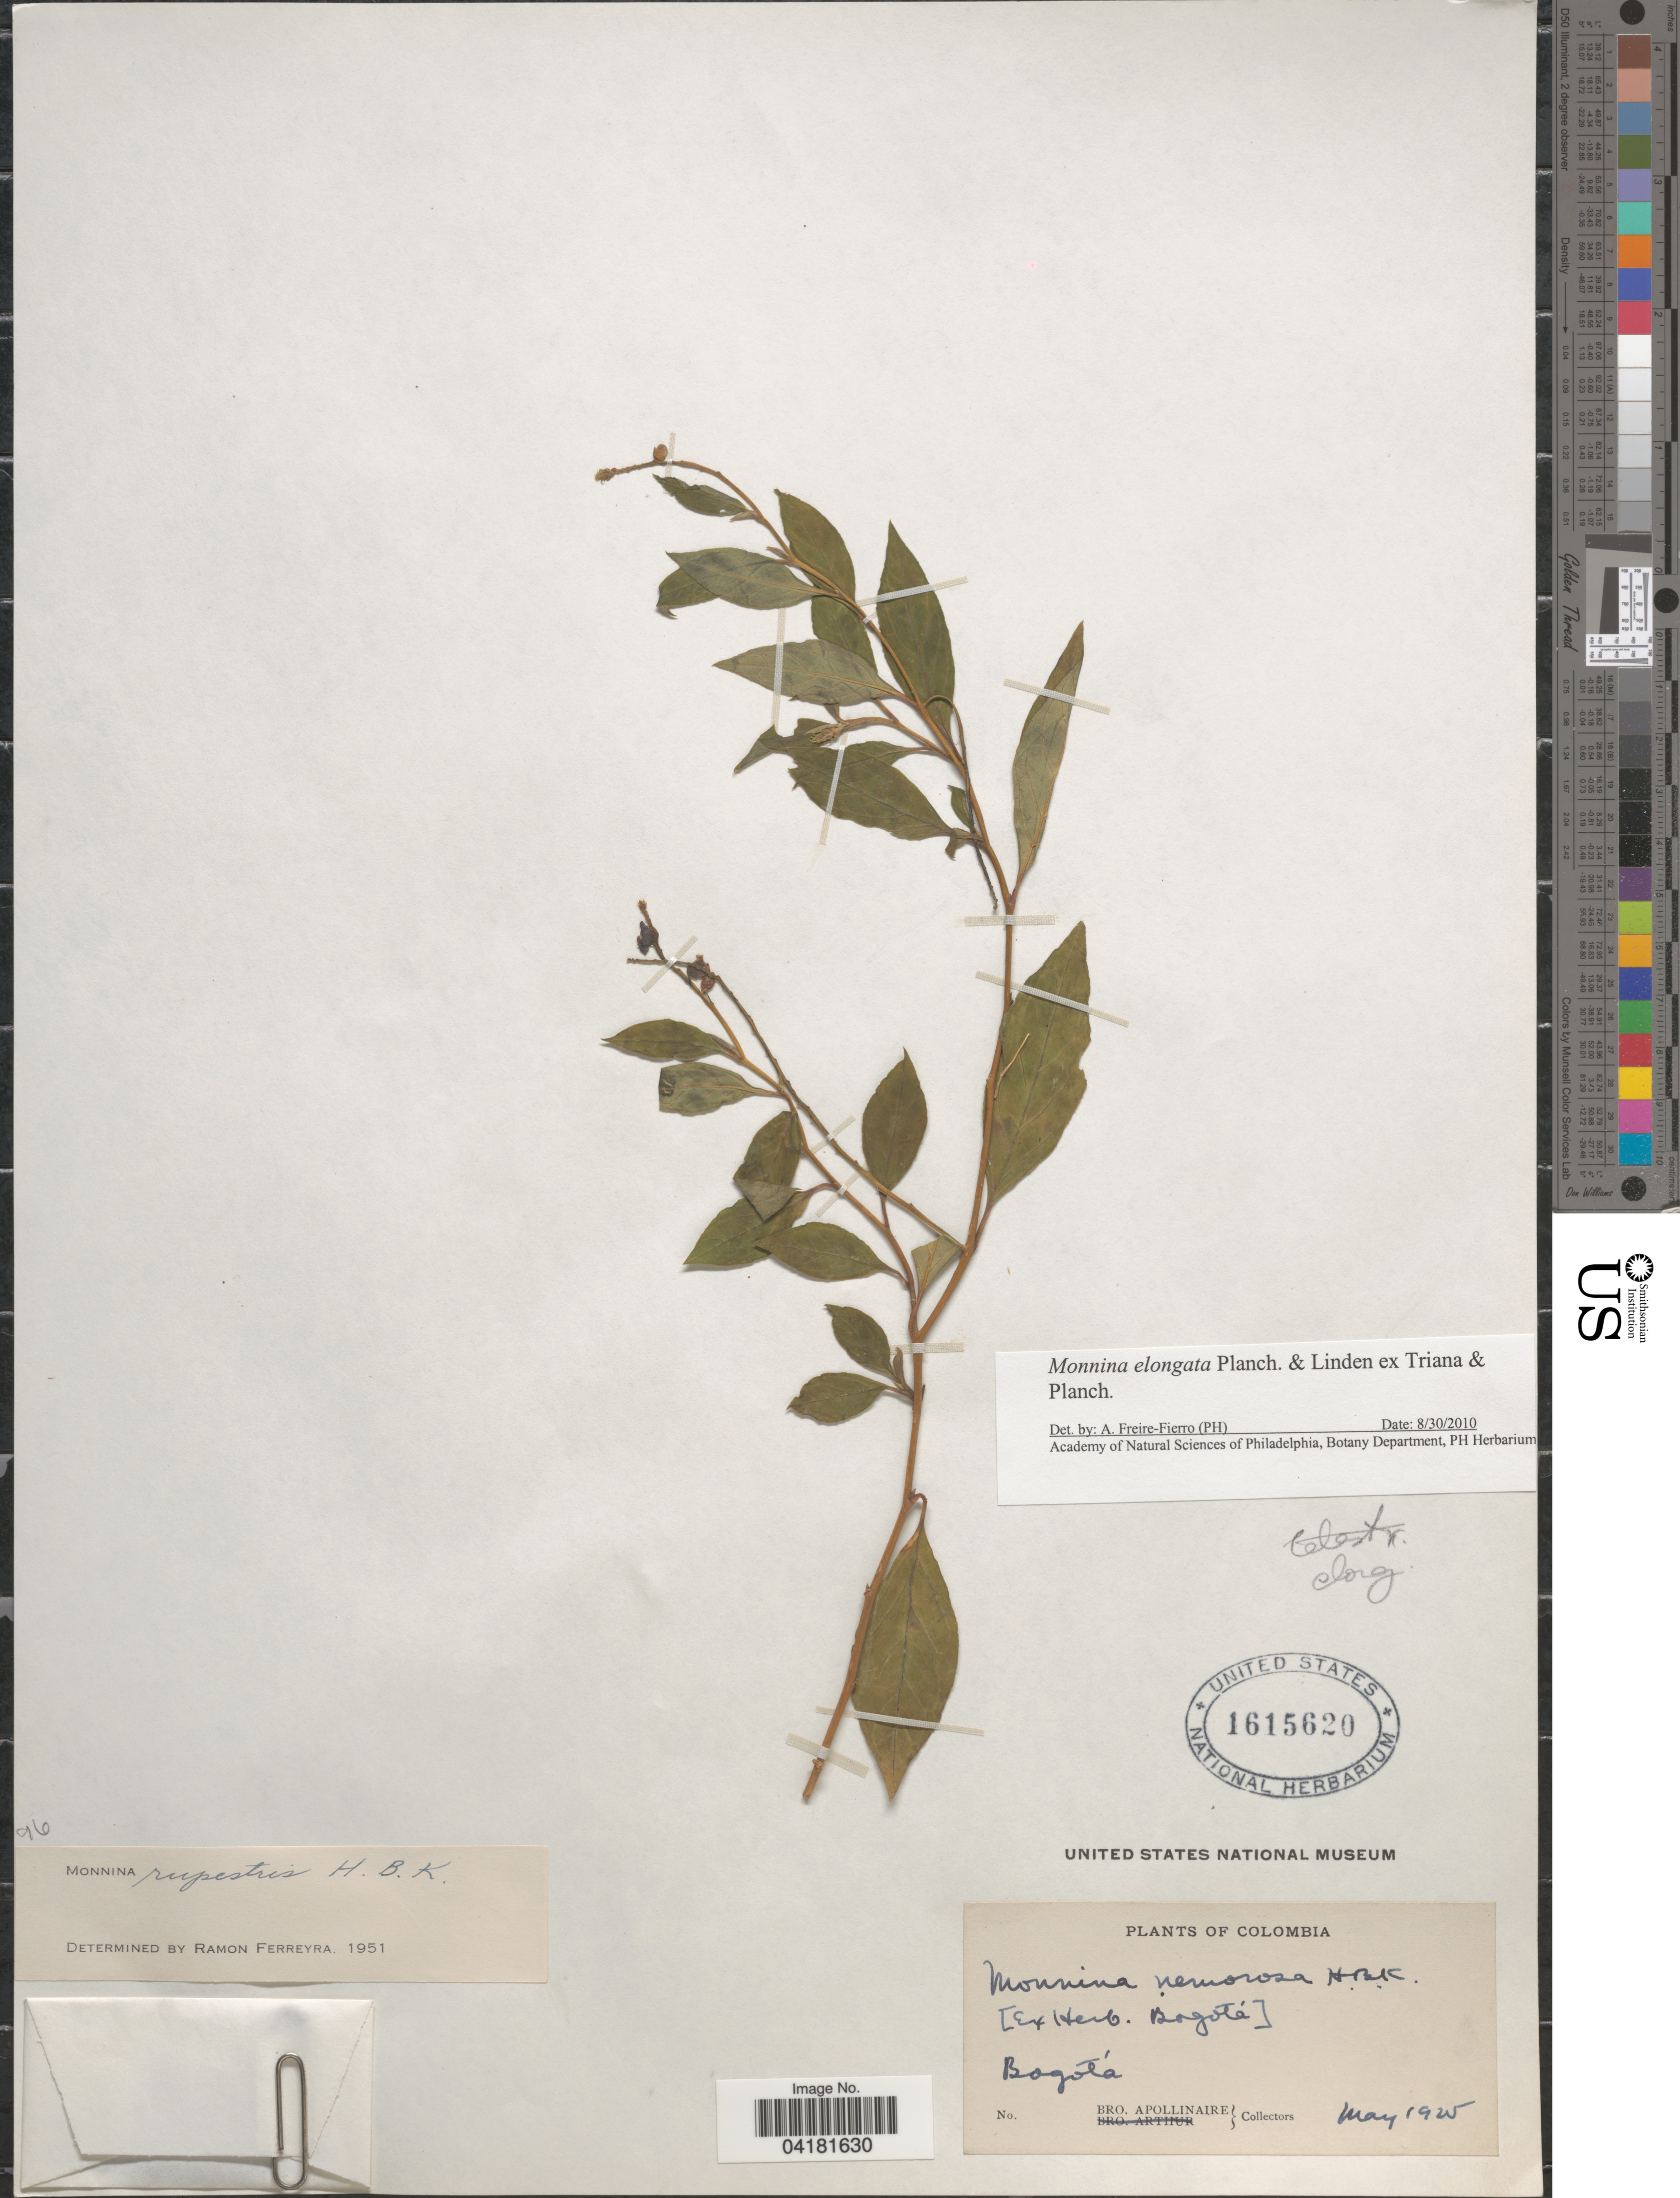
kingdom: Plantae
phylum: Tracheophyta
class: Magnoliopsida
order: Fabales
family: Polygalaceae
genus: Monnina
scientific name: Monnina elongata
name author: Planch. & Linden ex Triana & Planch.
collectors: Bro. Apollinaire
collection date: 1925-05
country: Colombia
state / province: Bogota D.C.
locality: Bogotá.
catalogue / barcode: US 1615620